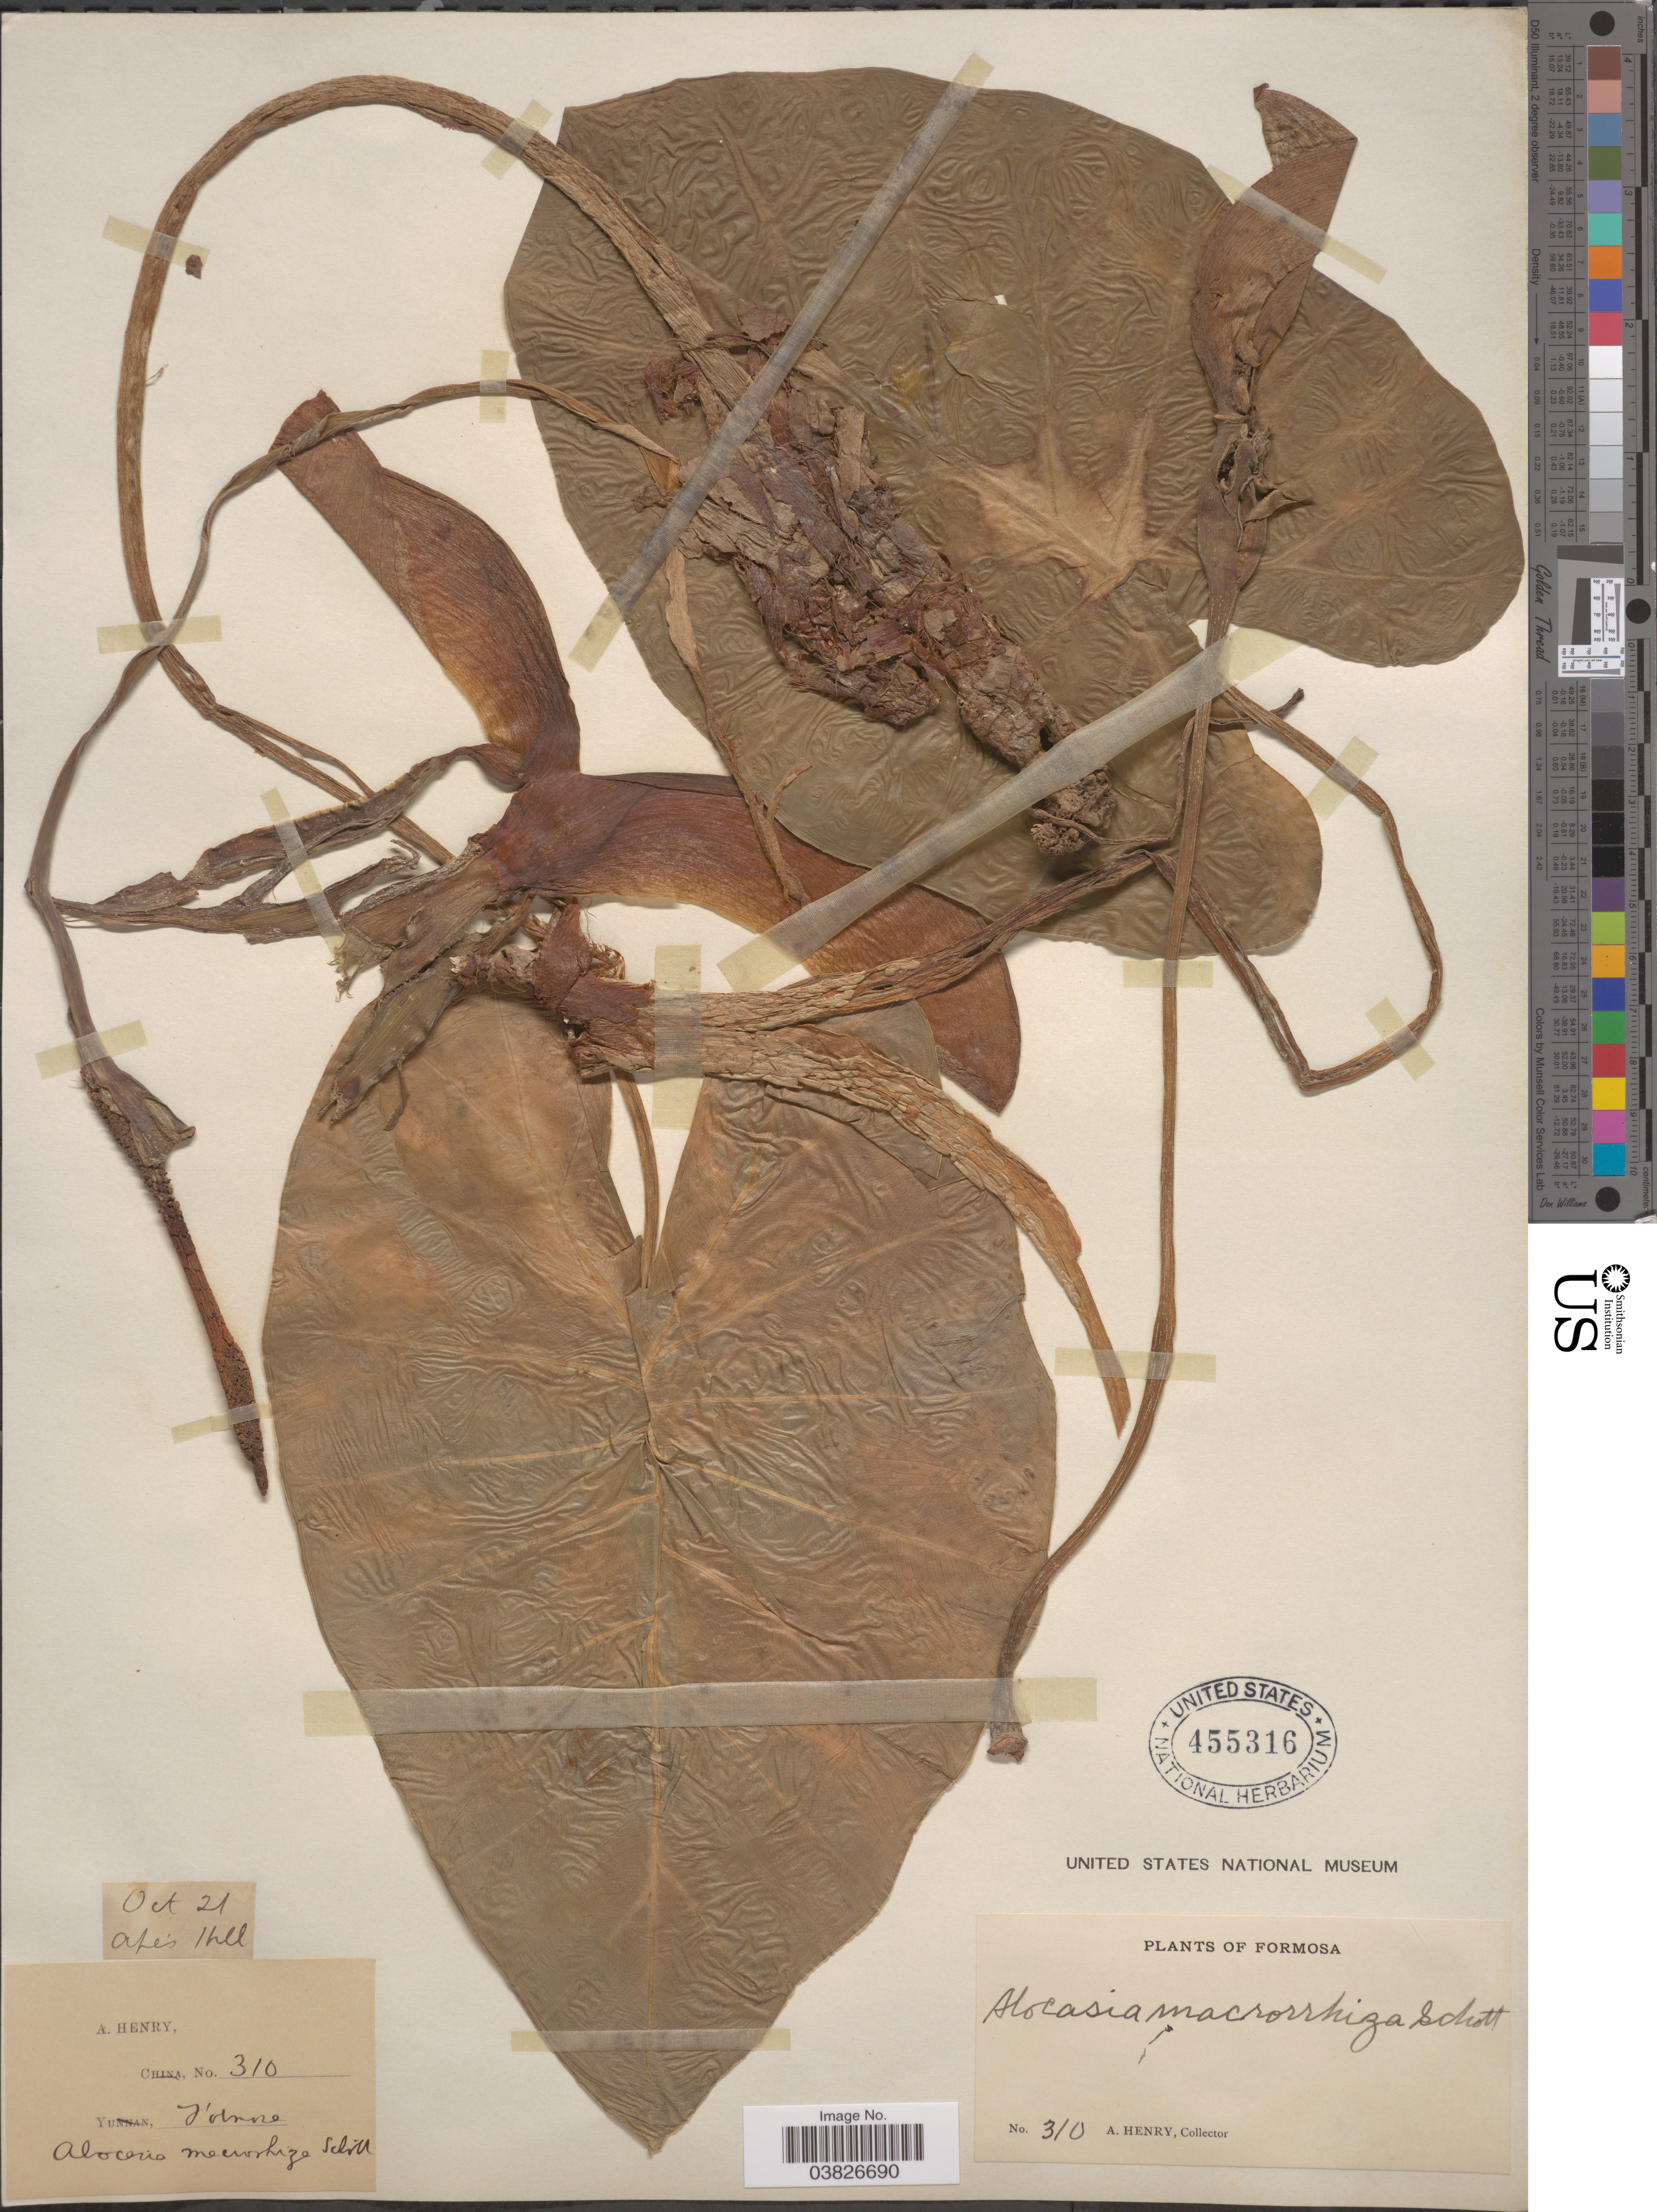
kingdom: Plantae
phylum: Tracheophyta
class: Liliopsida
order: Alismatales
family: Araceae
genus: Alocasia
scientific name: Alocasia odora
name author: (Roxb. ex Lodd. et al.) Spach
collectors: A. Henry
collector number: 310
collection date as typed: Transcribed d/m/y: /10/21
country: Taiwan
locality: Formosa. Ape's Hill.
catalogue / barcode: US 455316